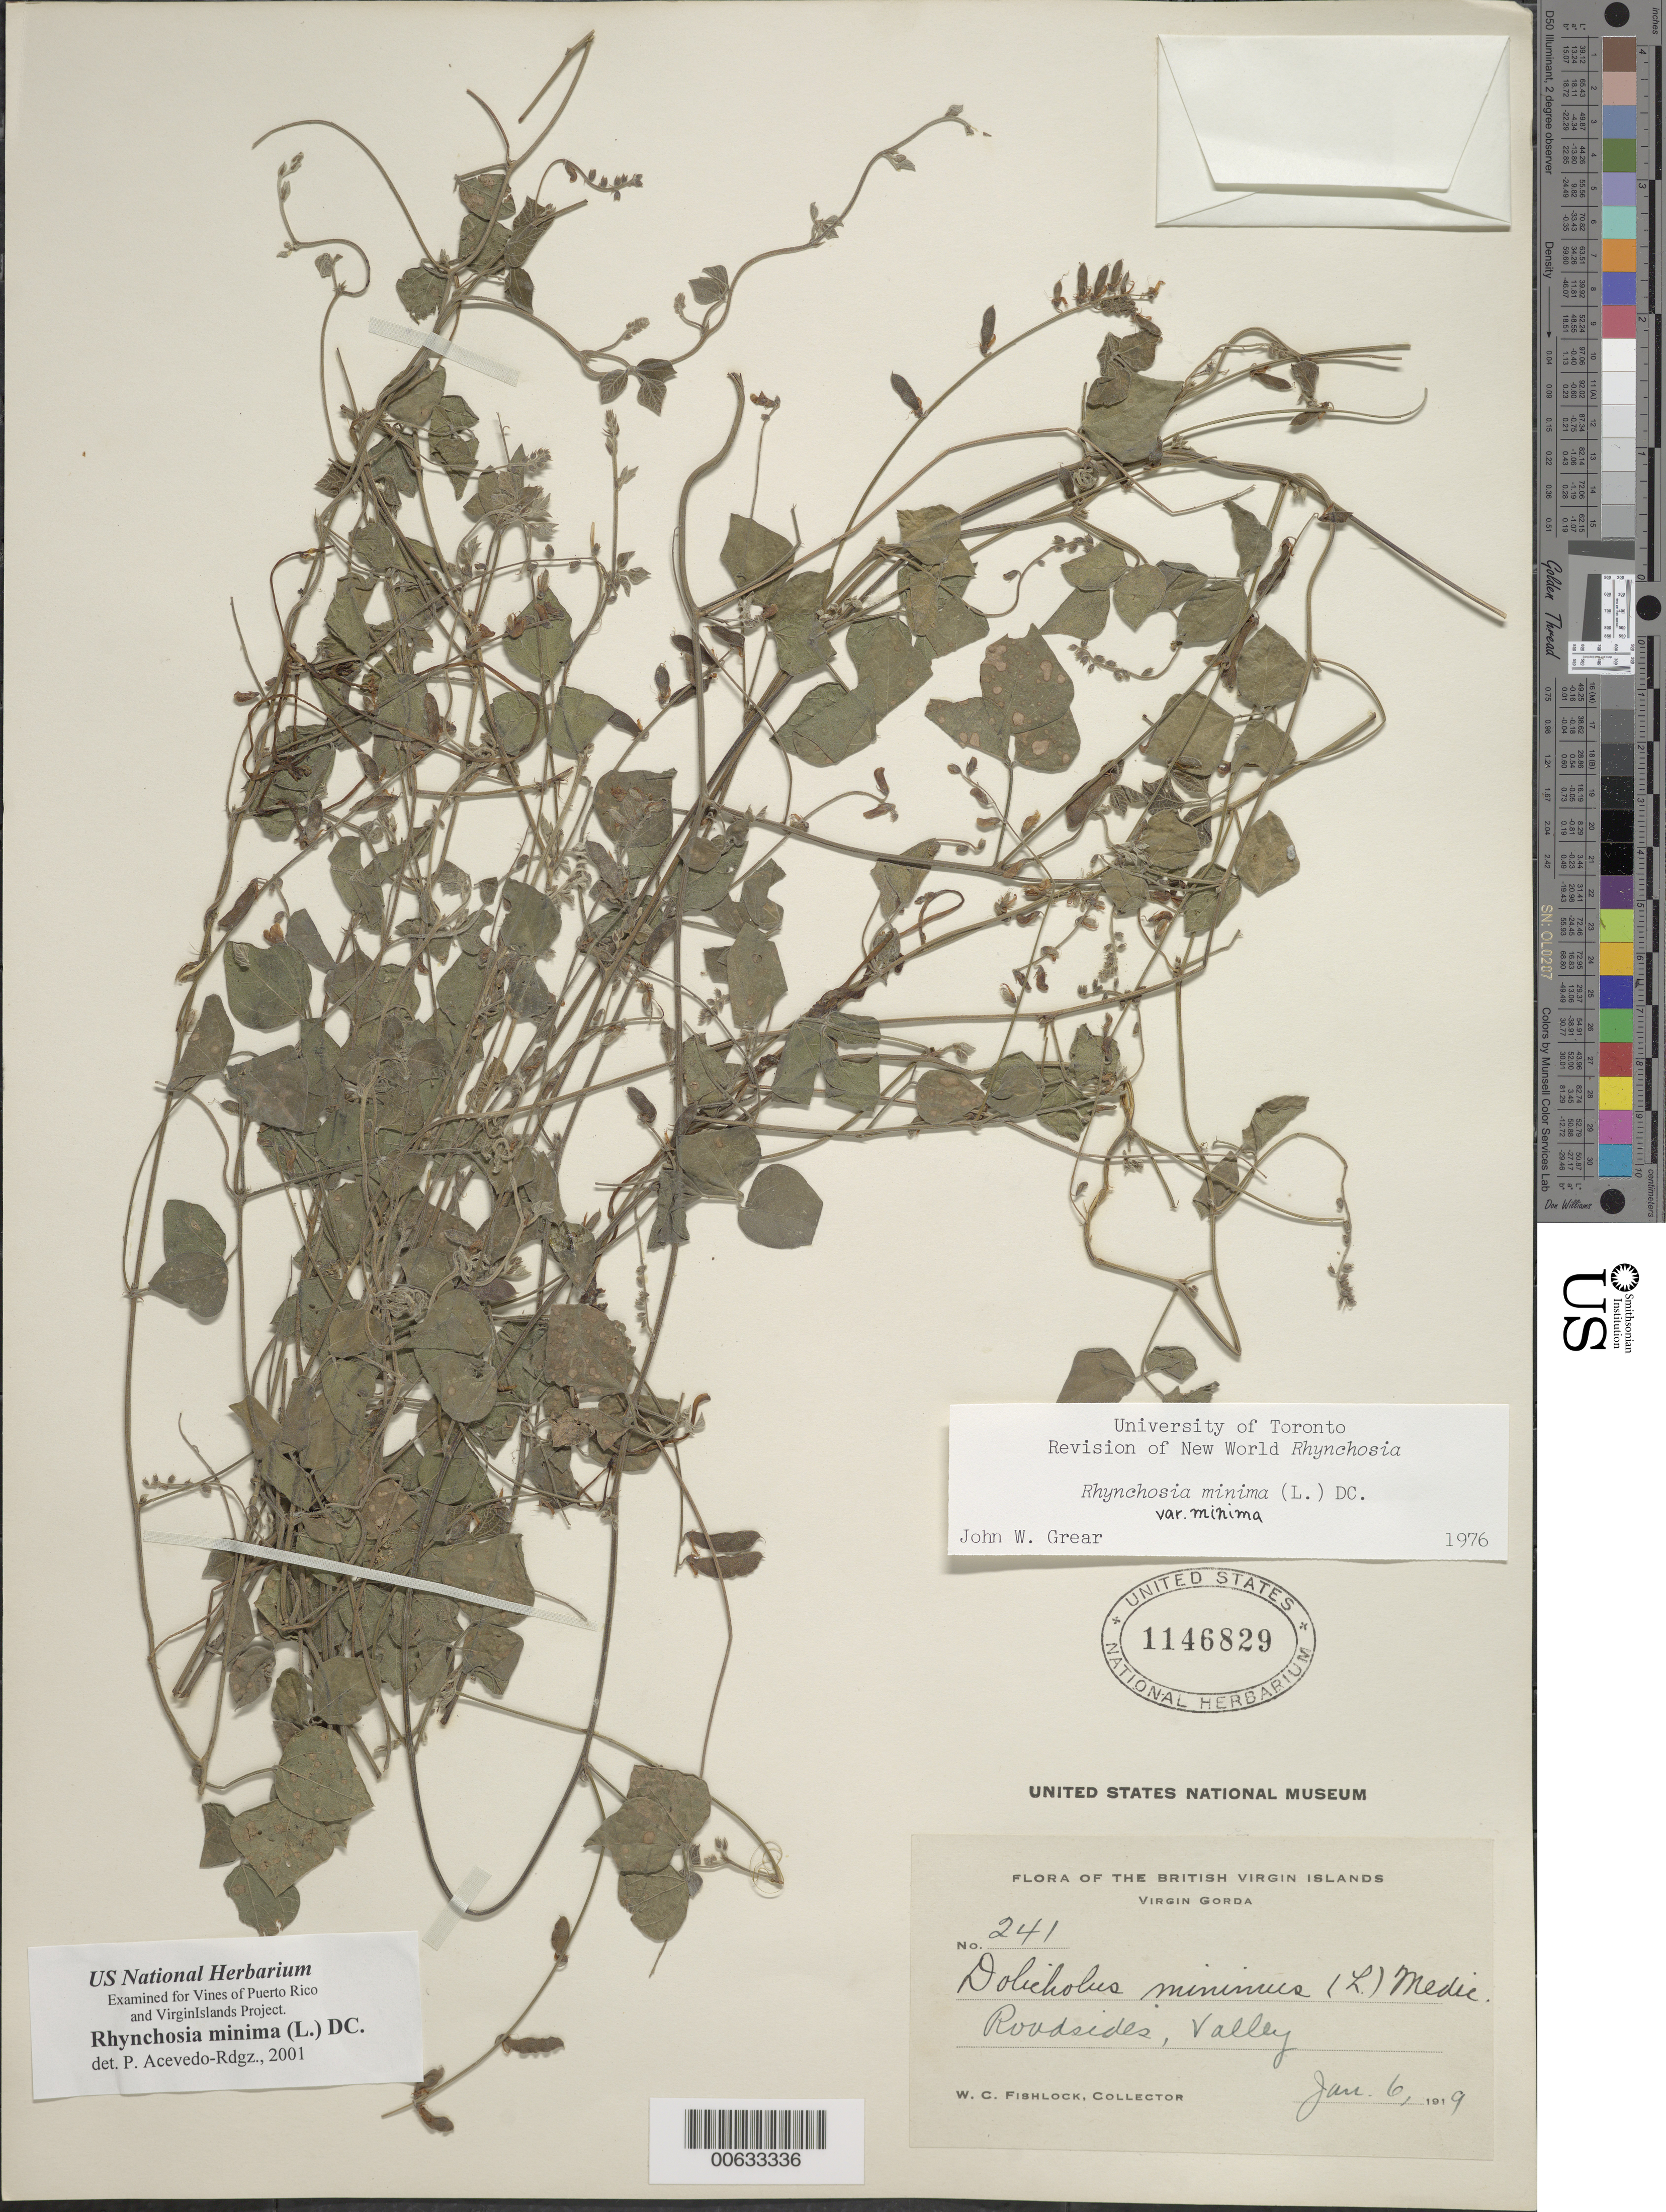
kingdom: Plantae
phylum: Tracheophyta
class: Magnoliopsida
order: Fabales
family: Fabaceae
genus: Rhynchosia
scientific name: Rhynchosia minima var. minima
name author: (L.) DC.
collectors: W. Fishlock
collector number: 241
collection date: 1919-01-06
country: British Virgin Islands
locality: The British Virgin Islands, Virgin Gorda, Roadside, Valley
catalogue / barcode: US 1146829